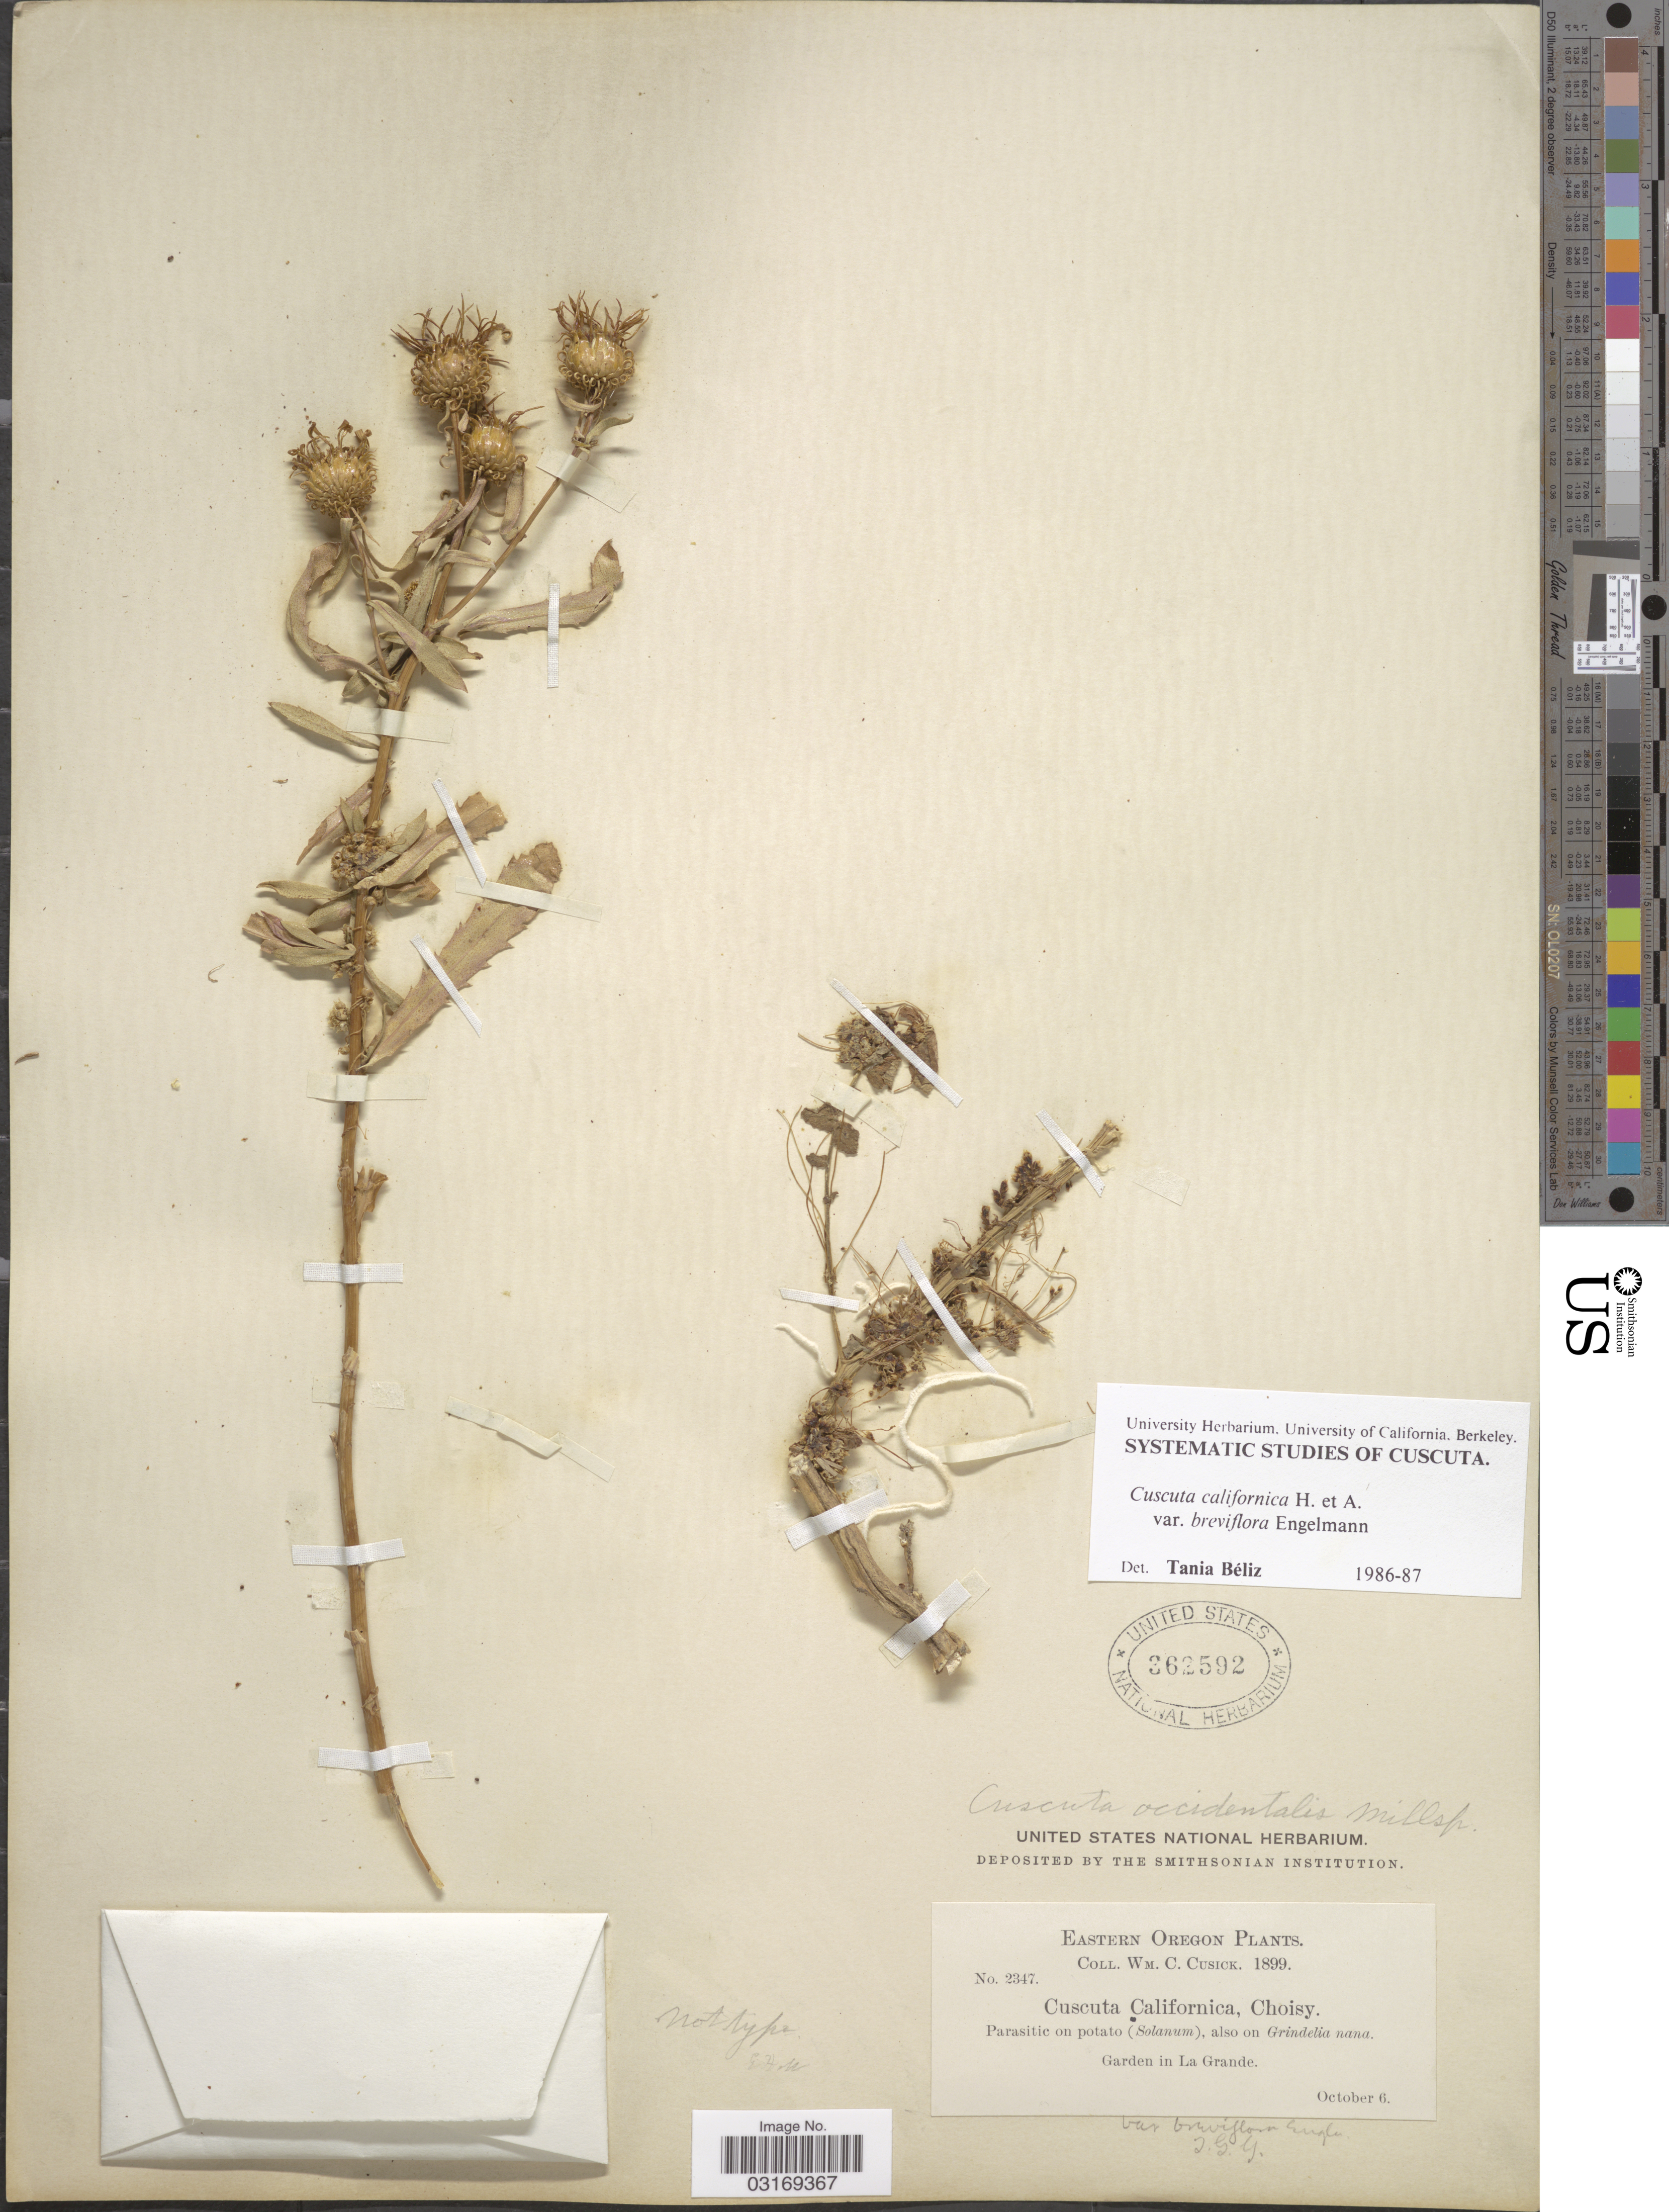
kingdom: Plantae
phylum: Tracheophyta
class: Magnoliopsida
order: Solanales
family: Convolvulaceae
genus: Cuscuta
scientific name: Cuscuta californica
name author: Hook. & Arn.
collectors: W. C. Cusick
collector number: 2347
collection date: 1899-10-06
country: United States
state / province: Oregon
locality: Eastern Oregon. Garden in La Grande.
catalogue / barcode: US 362592